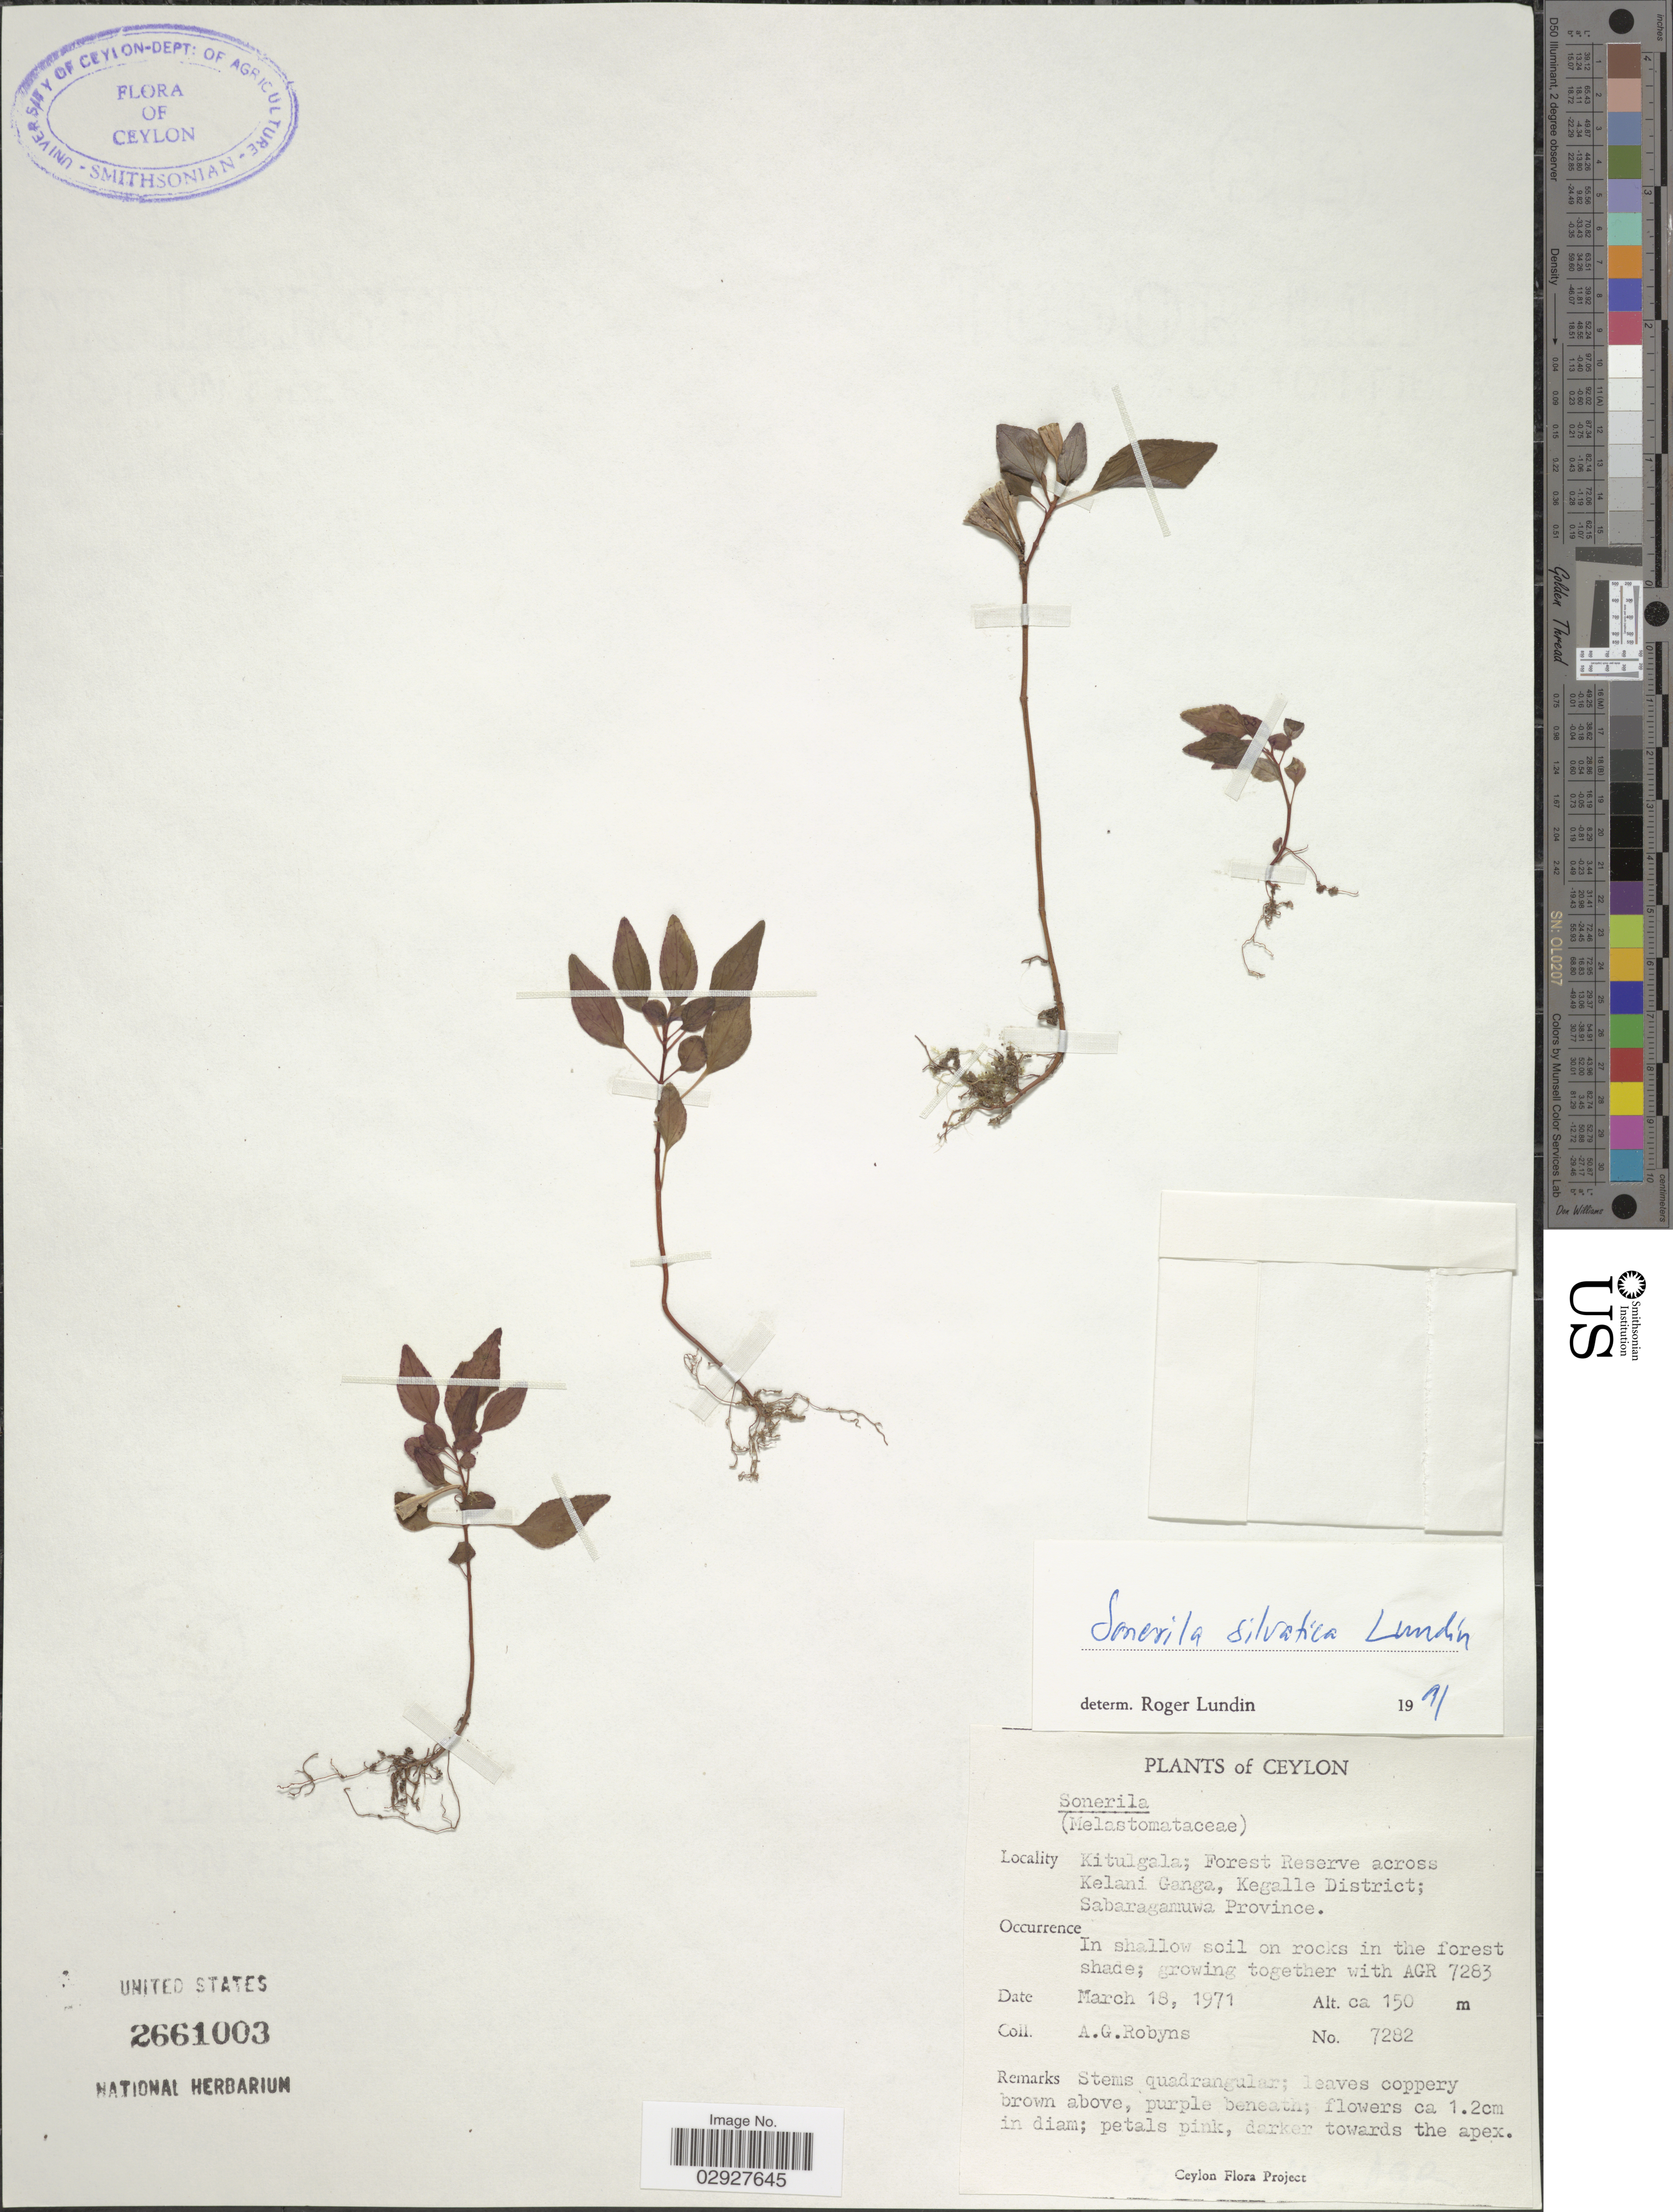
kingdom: Plantae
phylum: Tracheophyta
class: Magnoliopsida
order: Myrtales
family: Melastomataceae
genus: Sonerila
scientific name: Sonerila silvatica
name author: Lundin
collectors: A. Robyns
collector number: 7282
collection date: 1971-03-18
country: Sri Lanka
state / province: Sabaragamuwa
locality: Ceylon. Kitulgala; Forest Reserve across Kelani Ganga, Kegalle District.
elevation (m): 150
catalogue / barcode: US 2661003